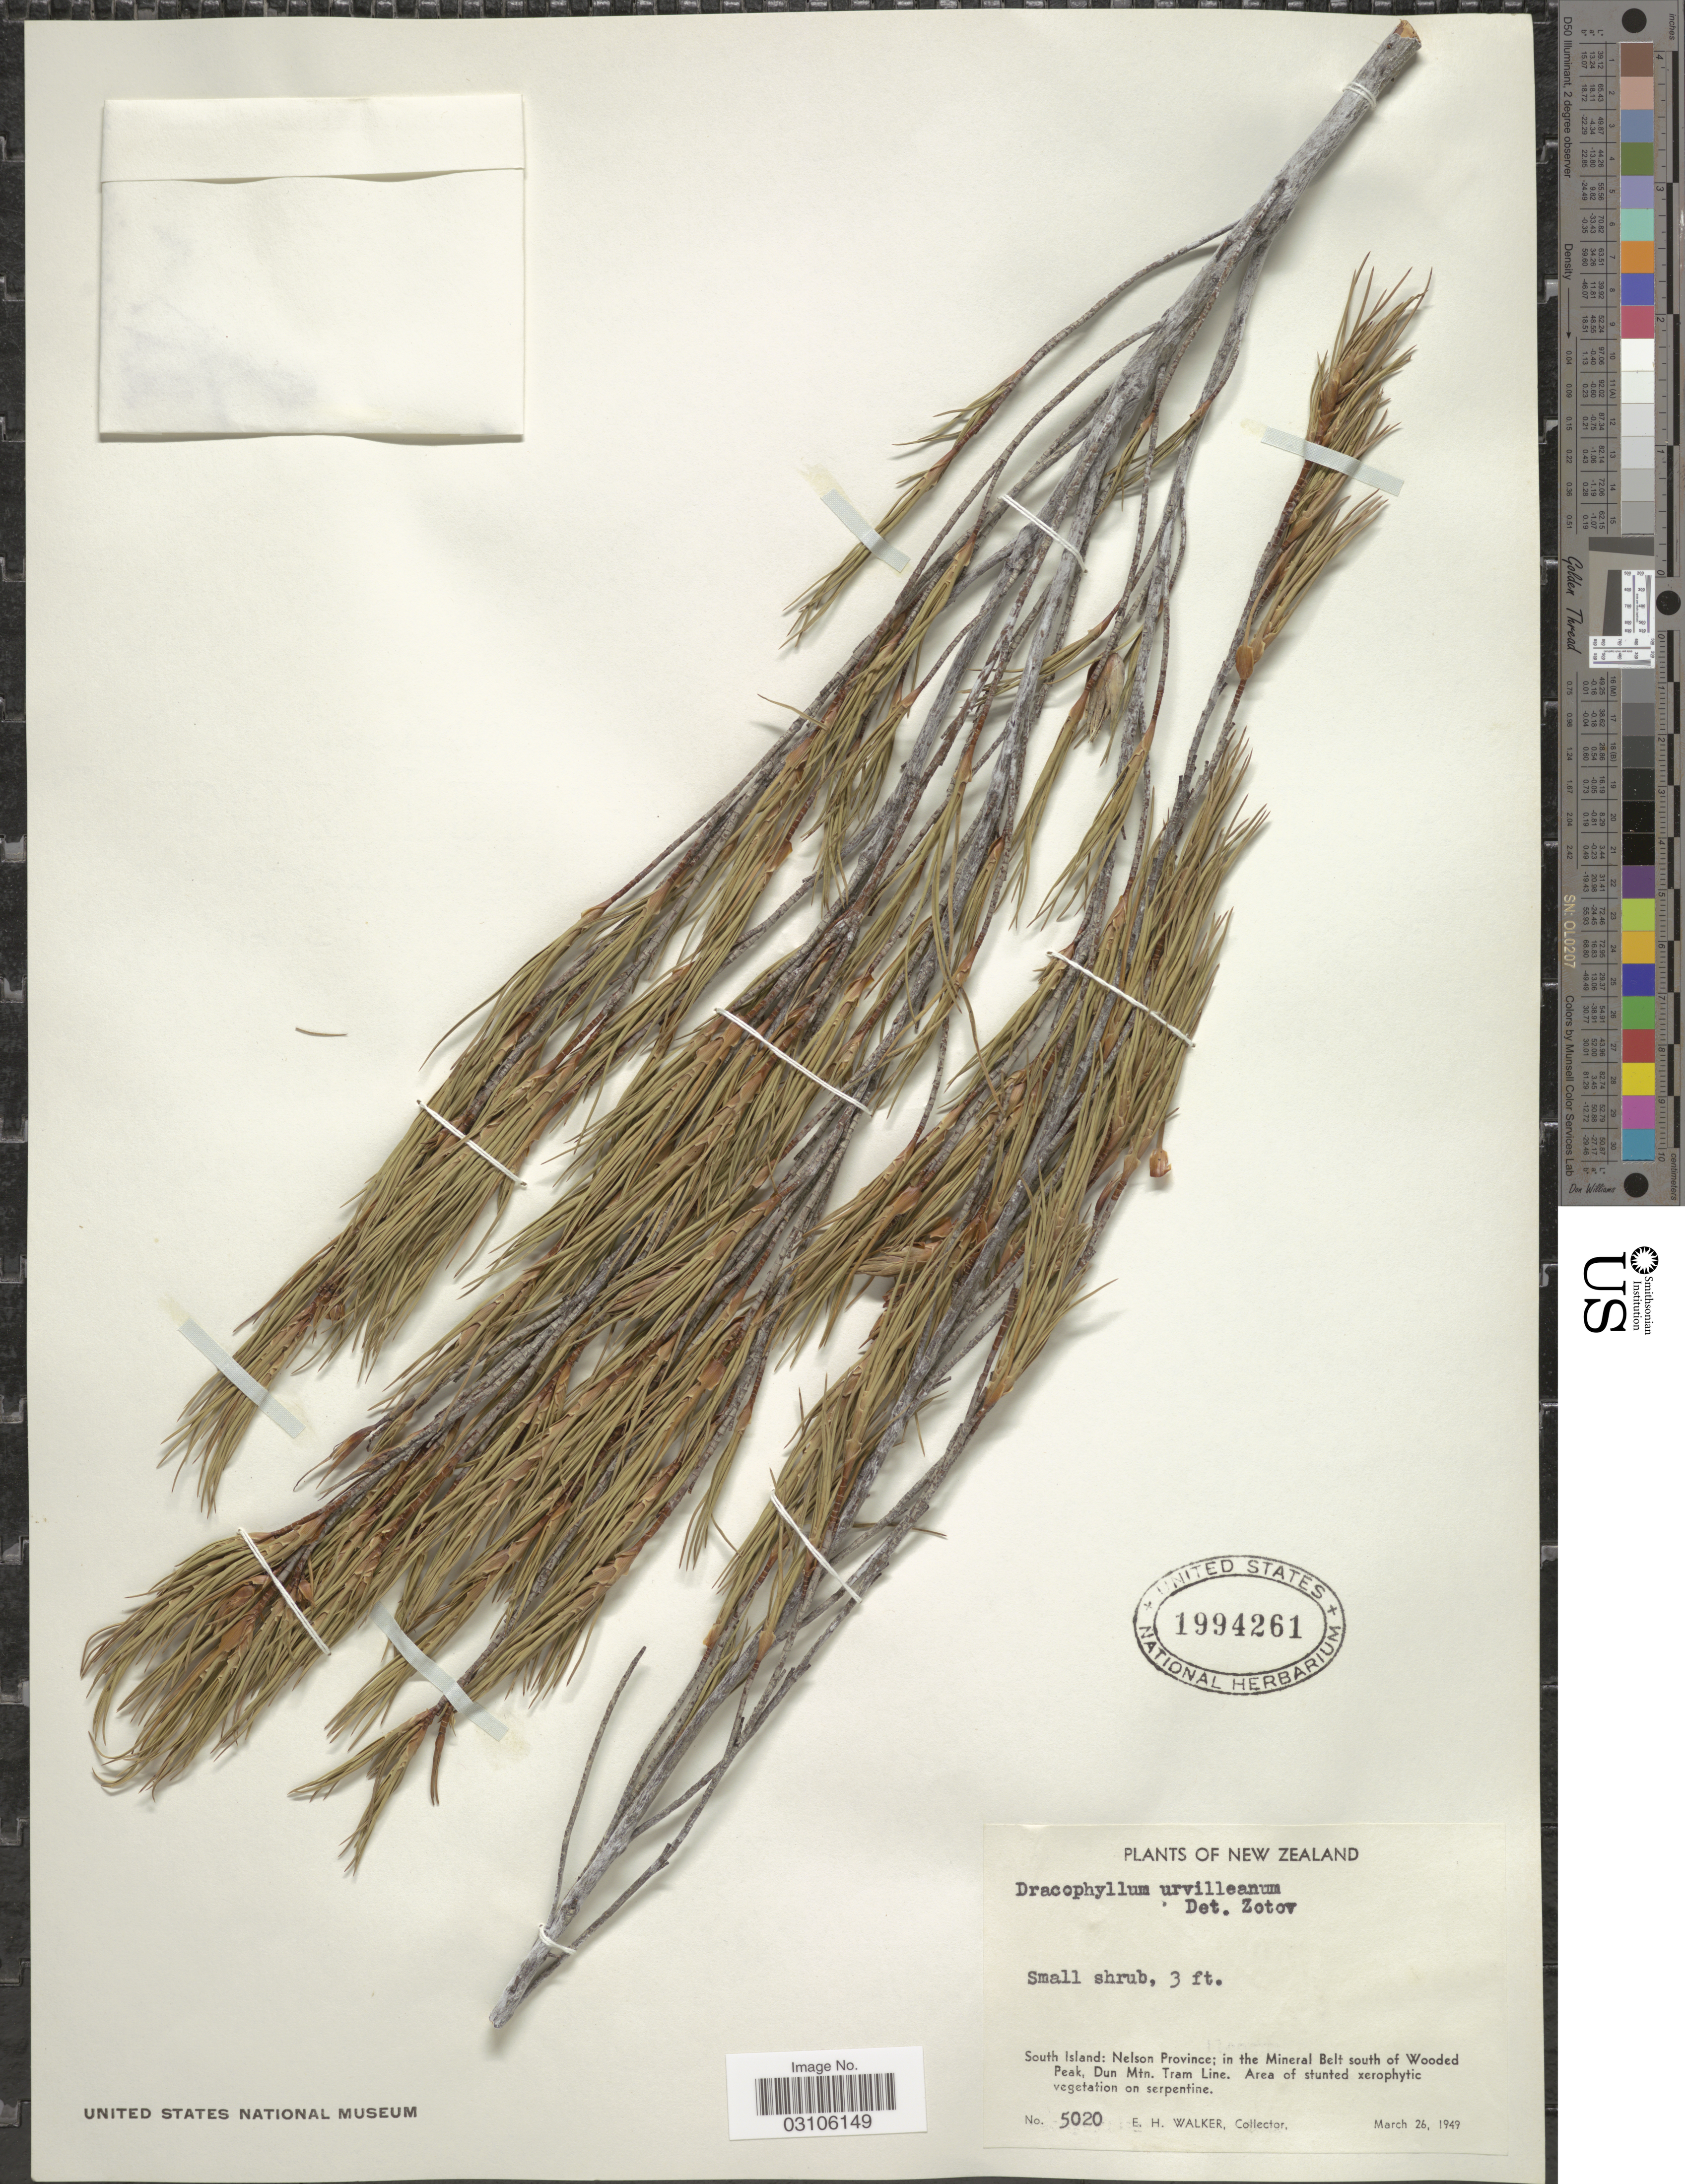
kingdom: Plantae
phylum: Tracheophyta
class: Magnoliopsida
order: Ericales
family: Ericaceae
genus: Dracophyllum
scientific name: Dracophyllum urvilleanum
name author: A. Rich.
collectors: E. H. Walker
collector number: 5020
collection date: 1949-03-26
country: New Zealand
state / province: Nelson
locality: South Island. In the Mineral Belt south of Wooded Peak, Dun Mtn. Tram Line.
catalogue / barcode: US 1994261